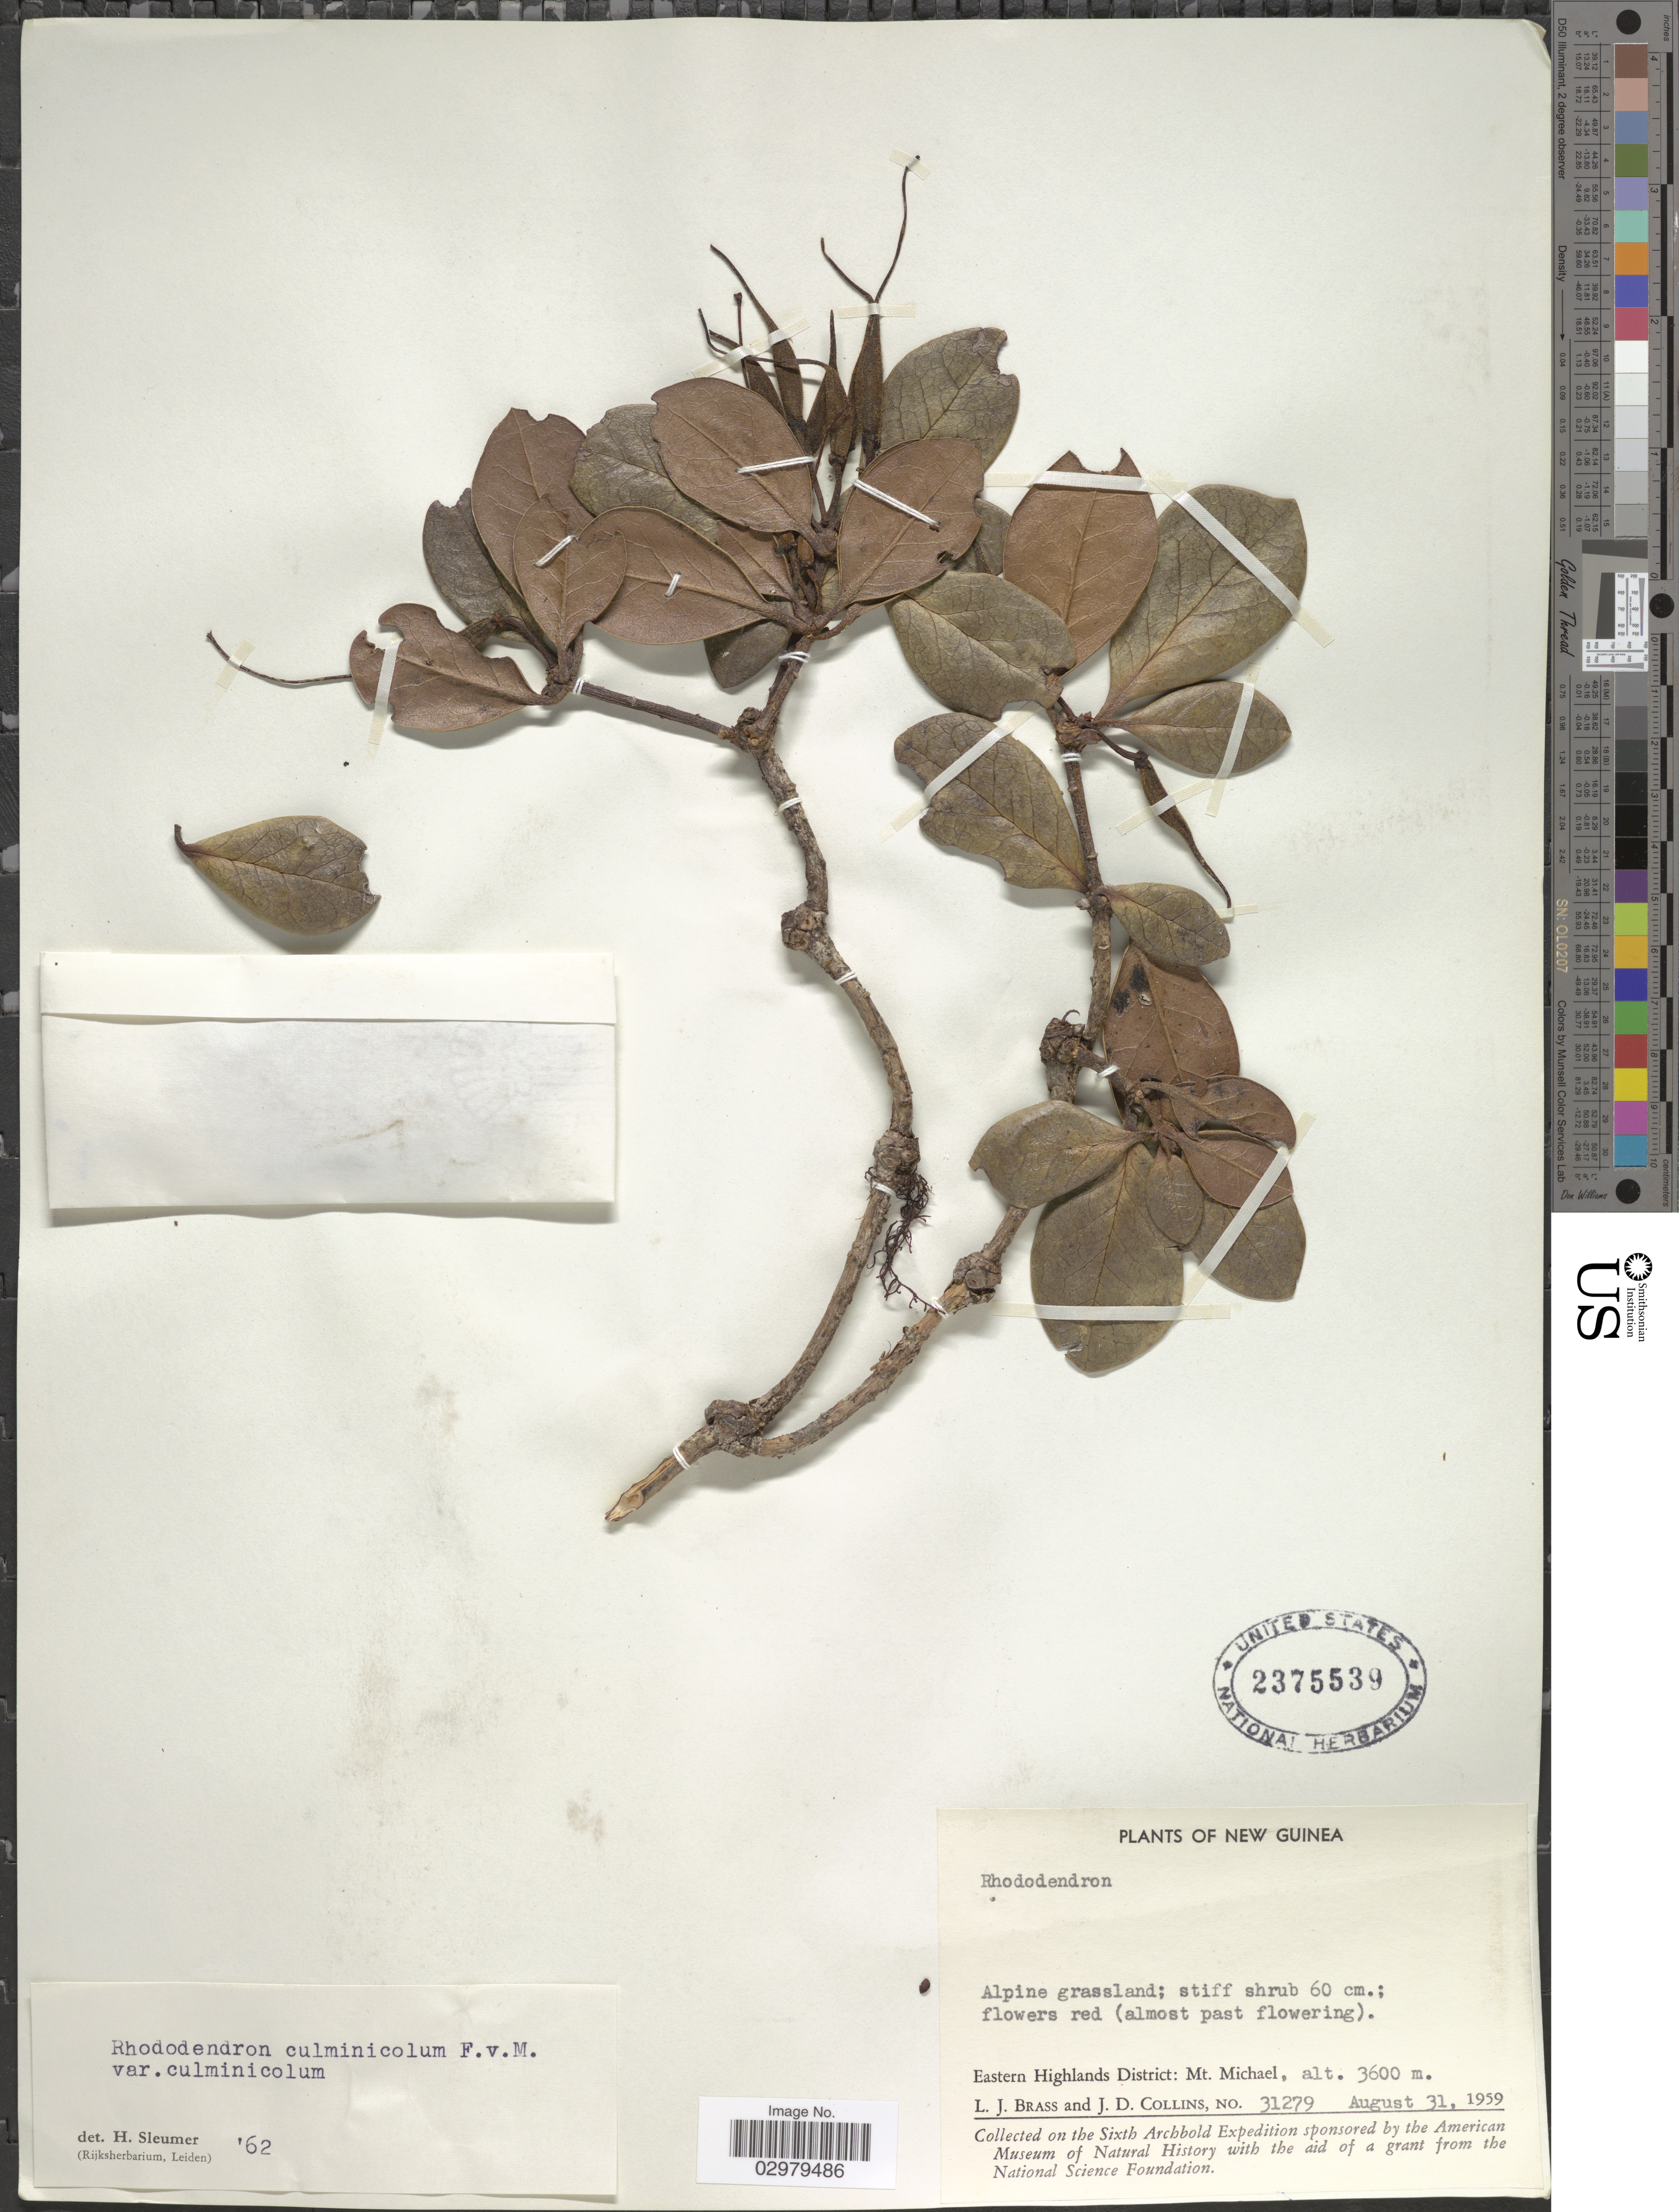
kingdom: Plantae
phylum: Tracheophyta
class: Magnoliopsida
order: Ericales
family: Ericaceae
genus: Rhododendron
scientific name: Rhododendron culminicolum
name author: F. Muell.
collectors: L. J. Brass & J. Collins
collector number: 31279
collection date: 1959-08-31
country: Papua New Guinea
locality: New Guinea. Eastern Highlands District: Mt. Michael.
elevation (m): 3600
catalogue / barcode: US 2375539